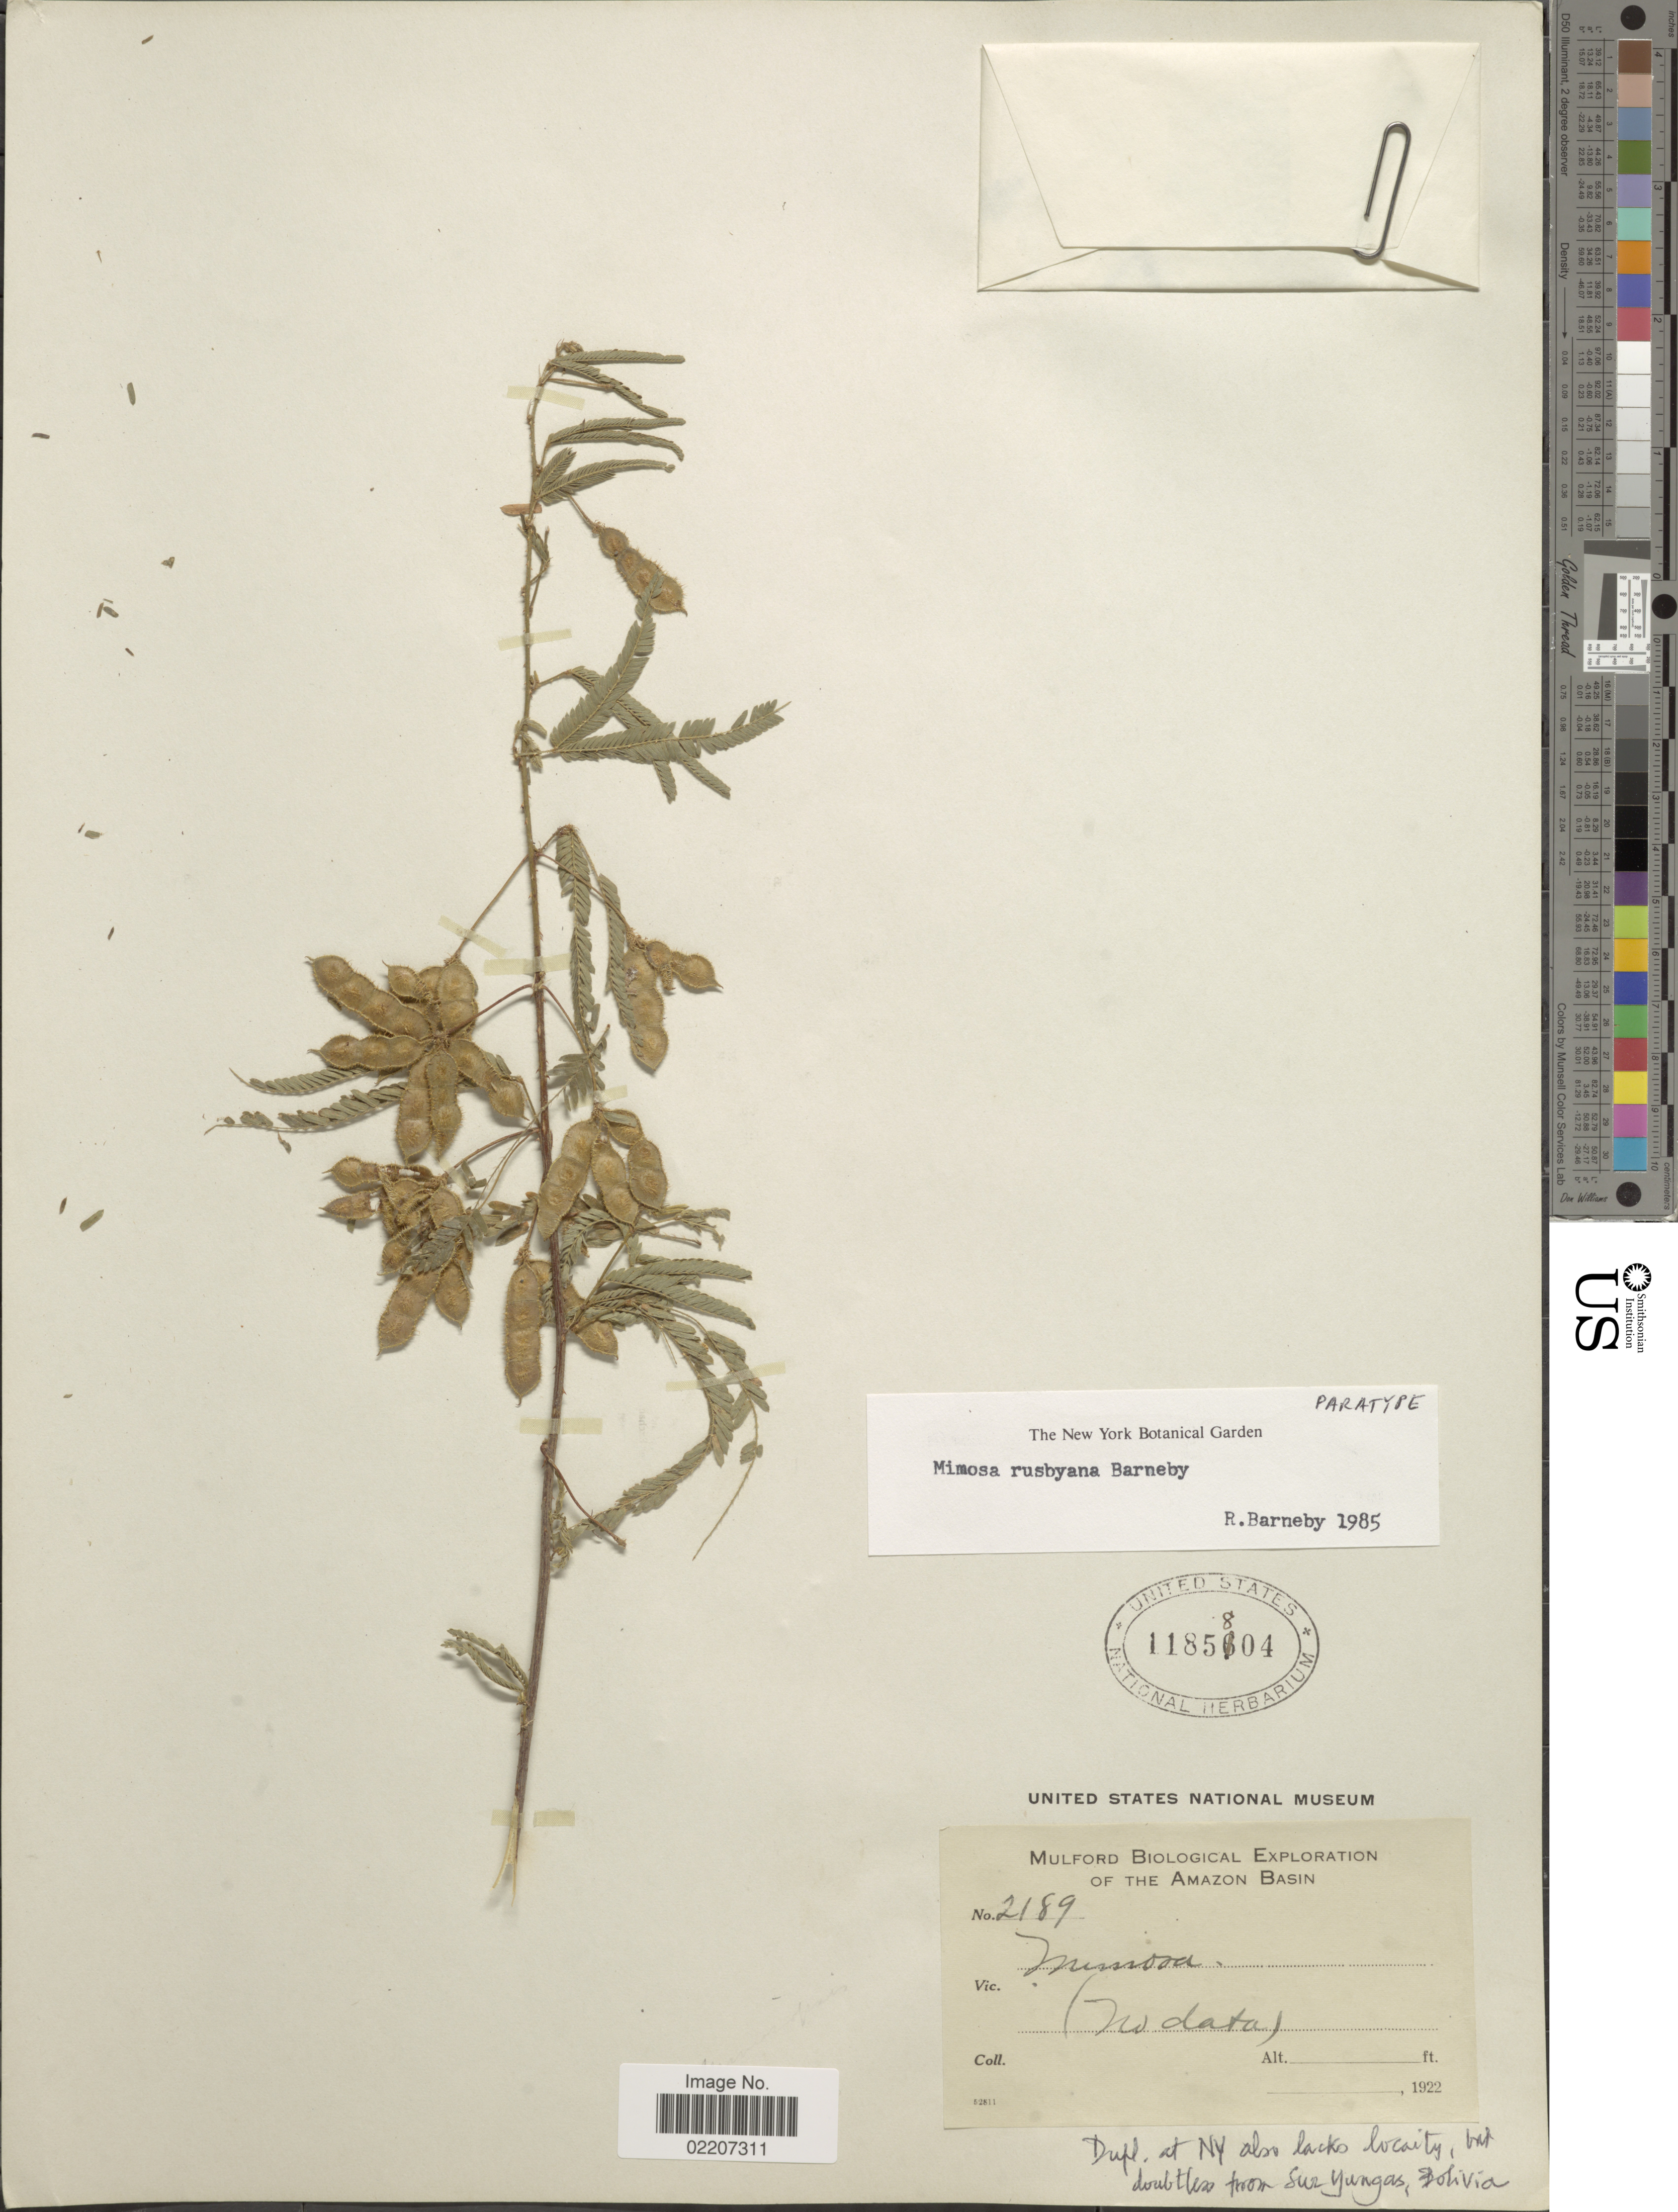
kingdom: Plantae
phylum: Tracheophyta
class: Magnoliopsida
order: Fabales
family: Fabaceae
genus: Mimosa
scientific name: Mimosa rusbyana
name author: Barneby & Fortunato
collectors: Mulford Biological Exploration of the Amazon Basin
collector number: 2189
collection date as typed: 1922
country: Bolivia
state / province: La Paz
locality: Amazon Basin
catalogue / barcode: US 1185804